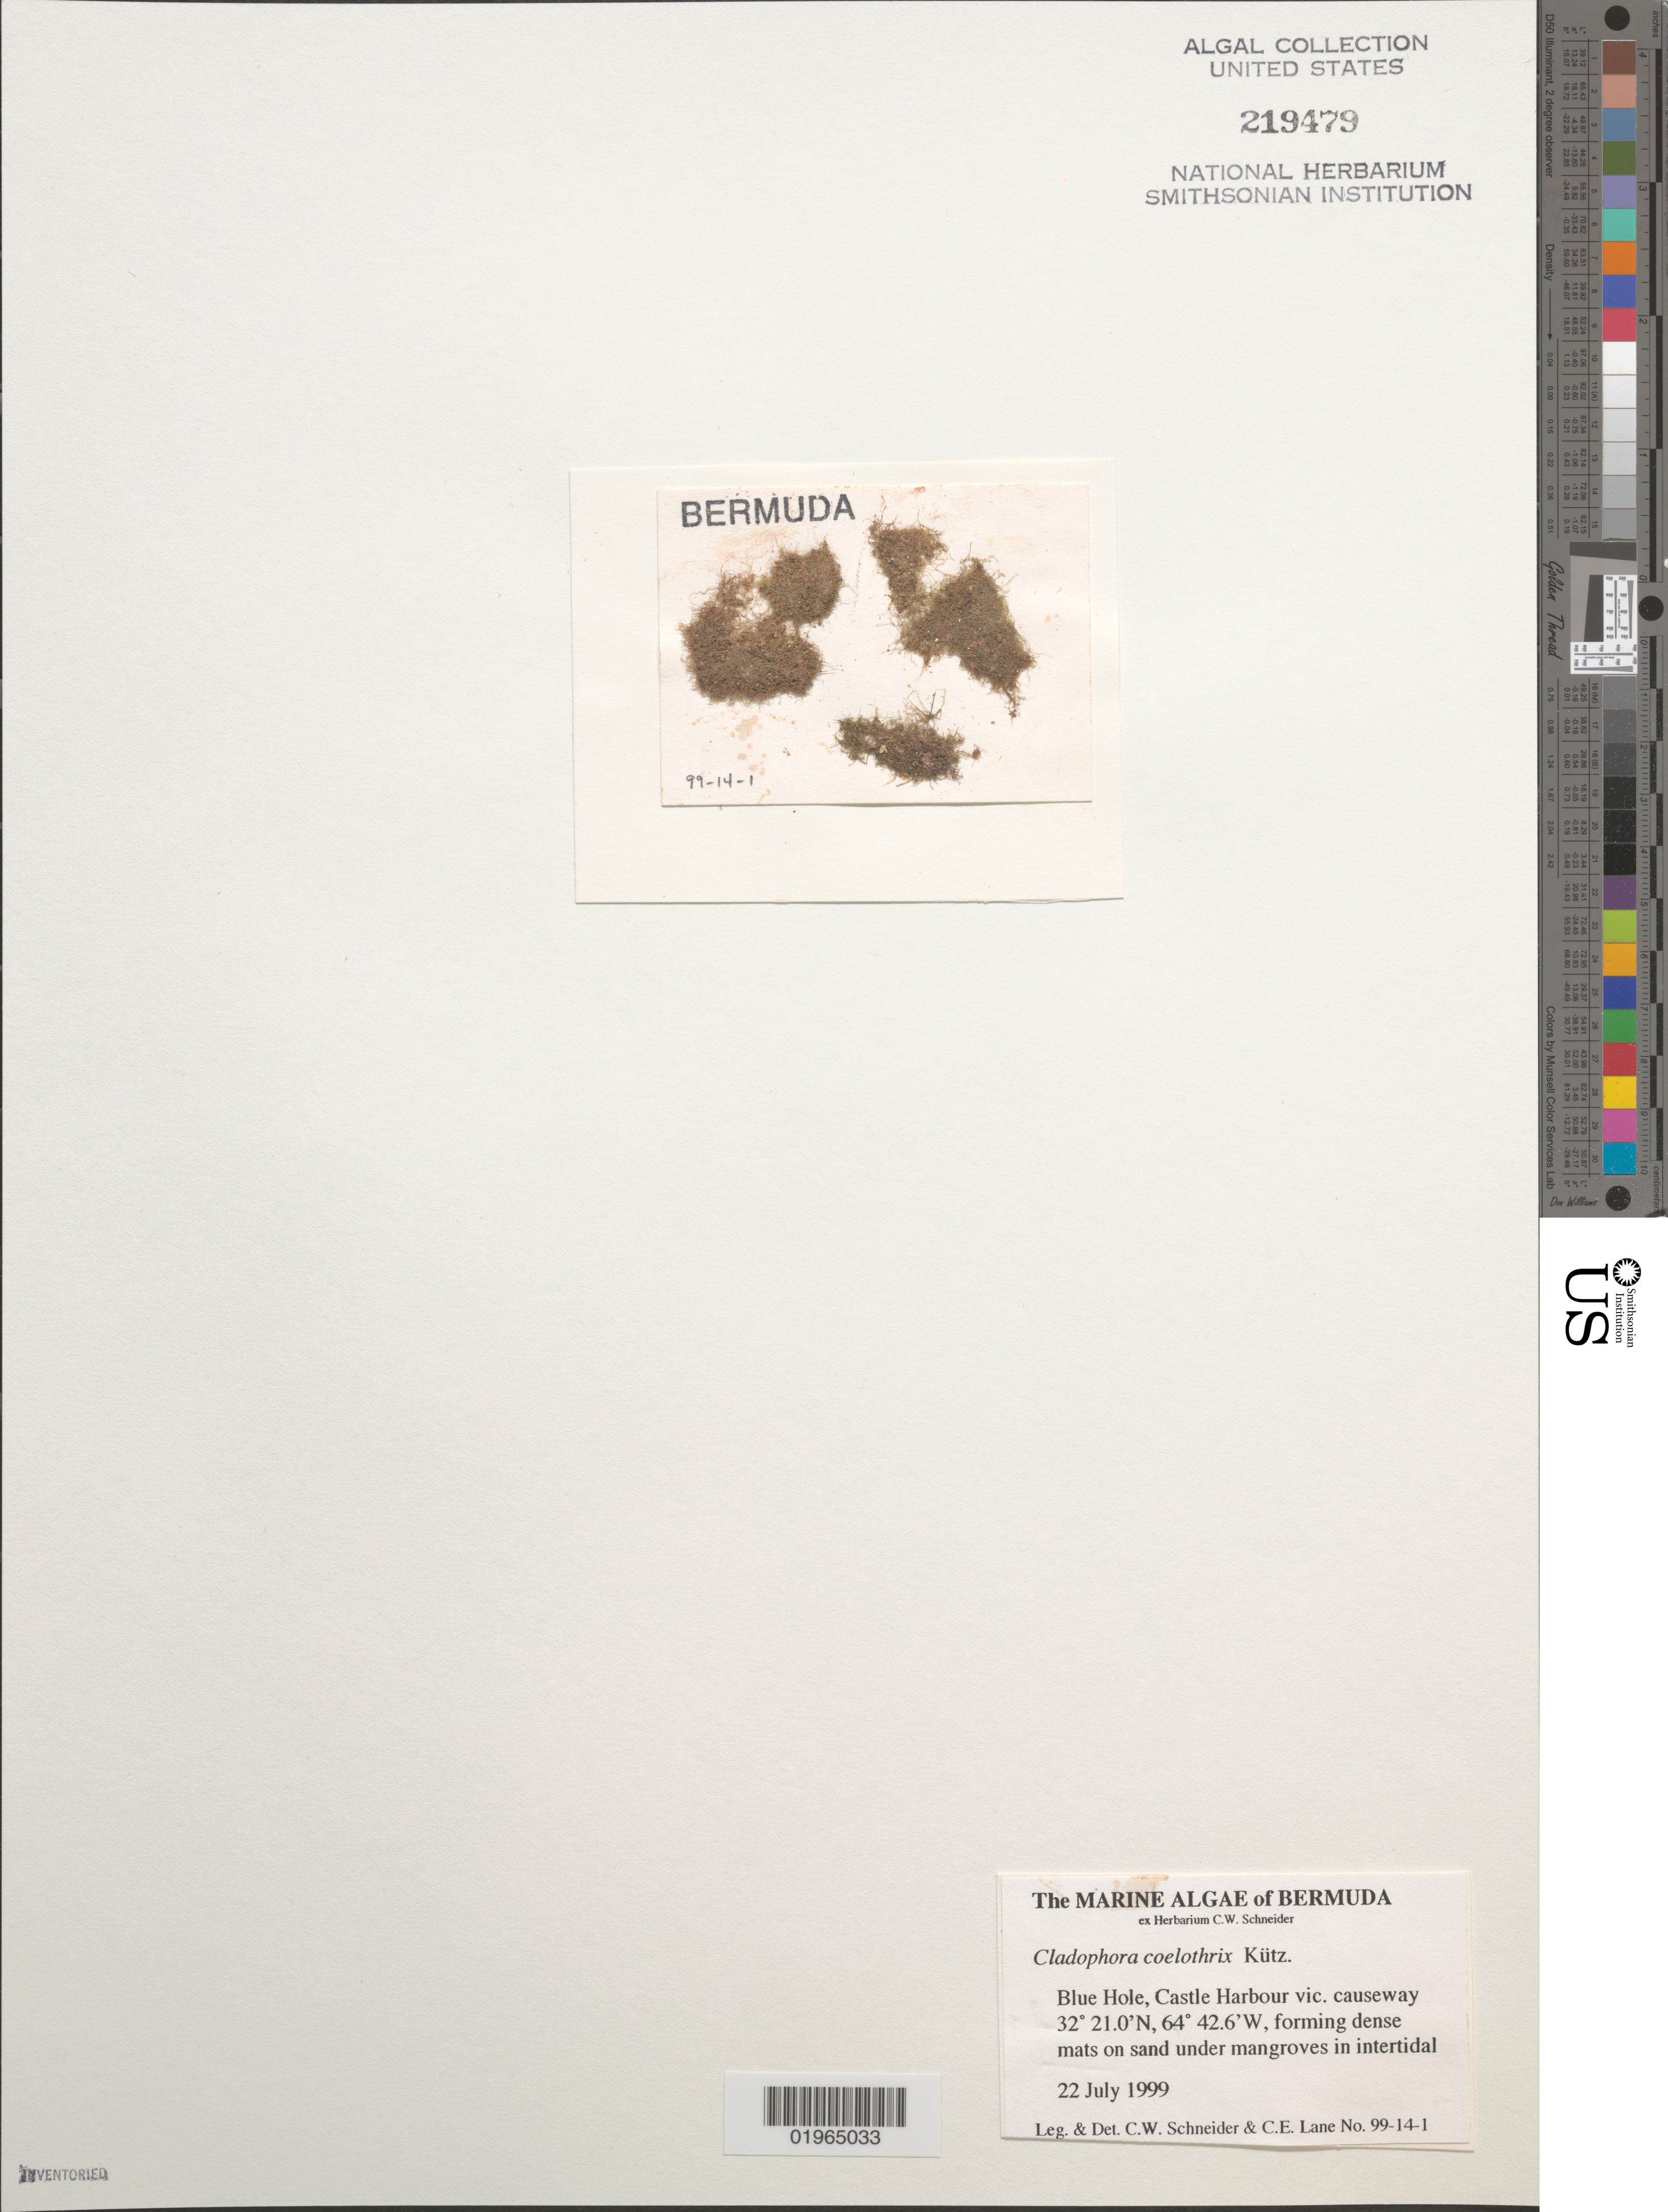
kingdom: Plantae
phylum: Chlorophyta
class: Ulvophyceae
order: Cladophorales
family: Cladophoraceae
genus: Cladophora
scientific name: Cladophora coelothrix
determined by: Schneider, C. W.; Lane, C. E.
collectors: C. W. Schneider & L. E. Lane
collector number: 99-14-1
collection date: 1999-07-22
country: Bermuda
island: Bermuda Island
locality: Blue Hole, Castle Harbour vic. causeway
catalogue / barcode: US 219479